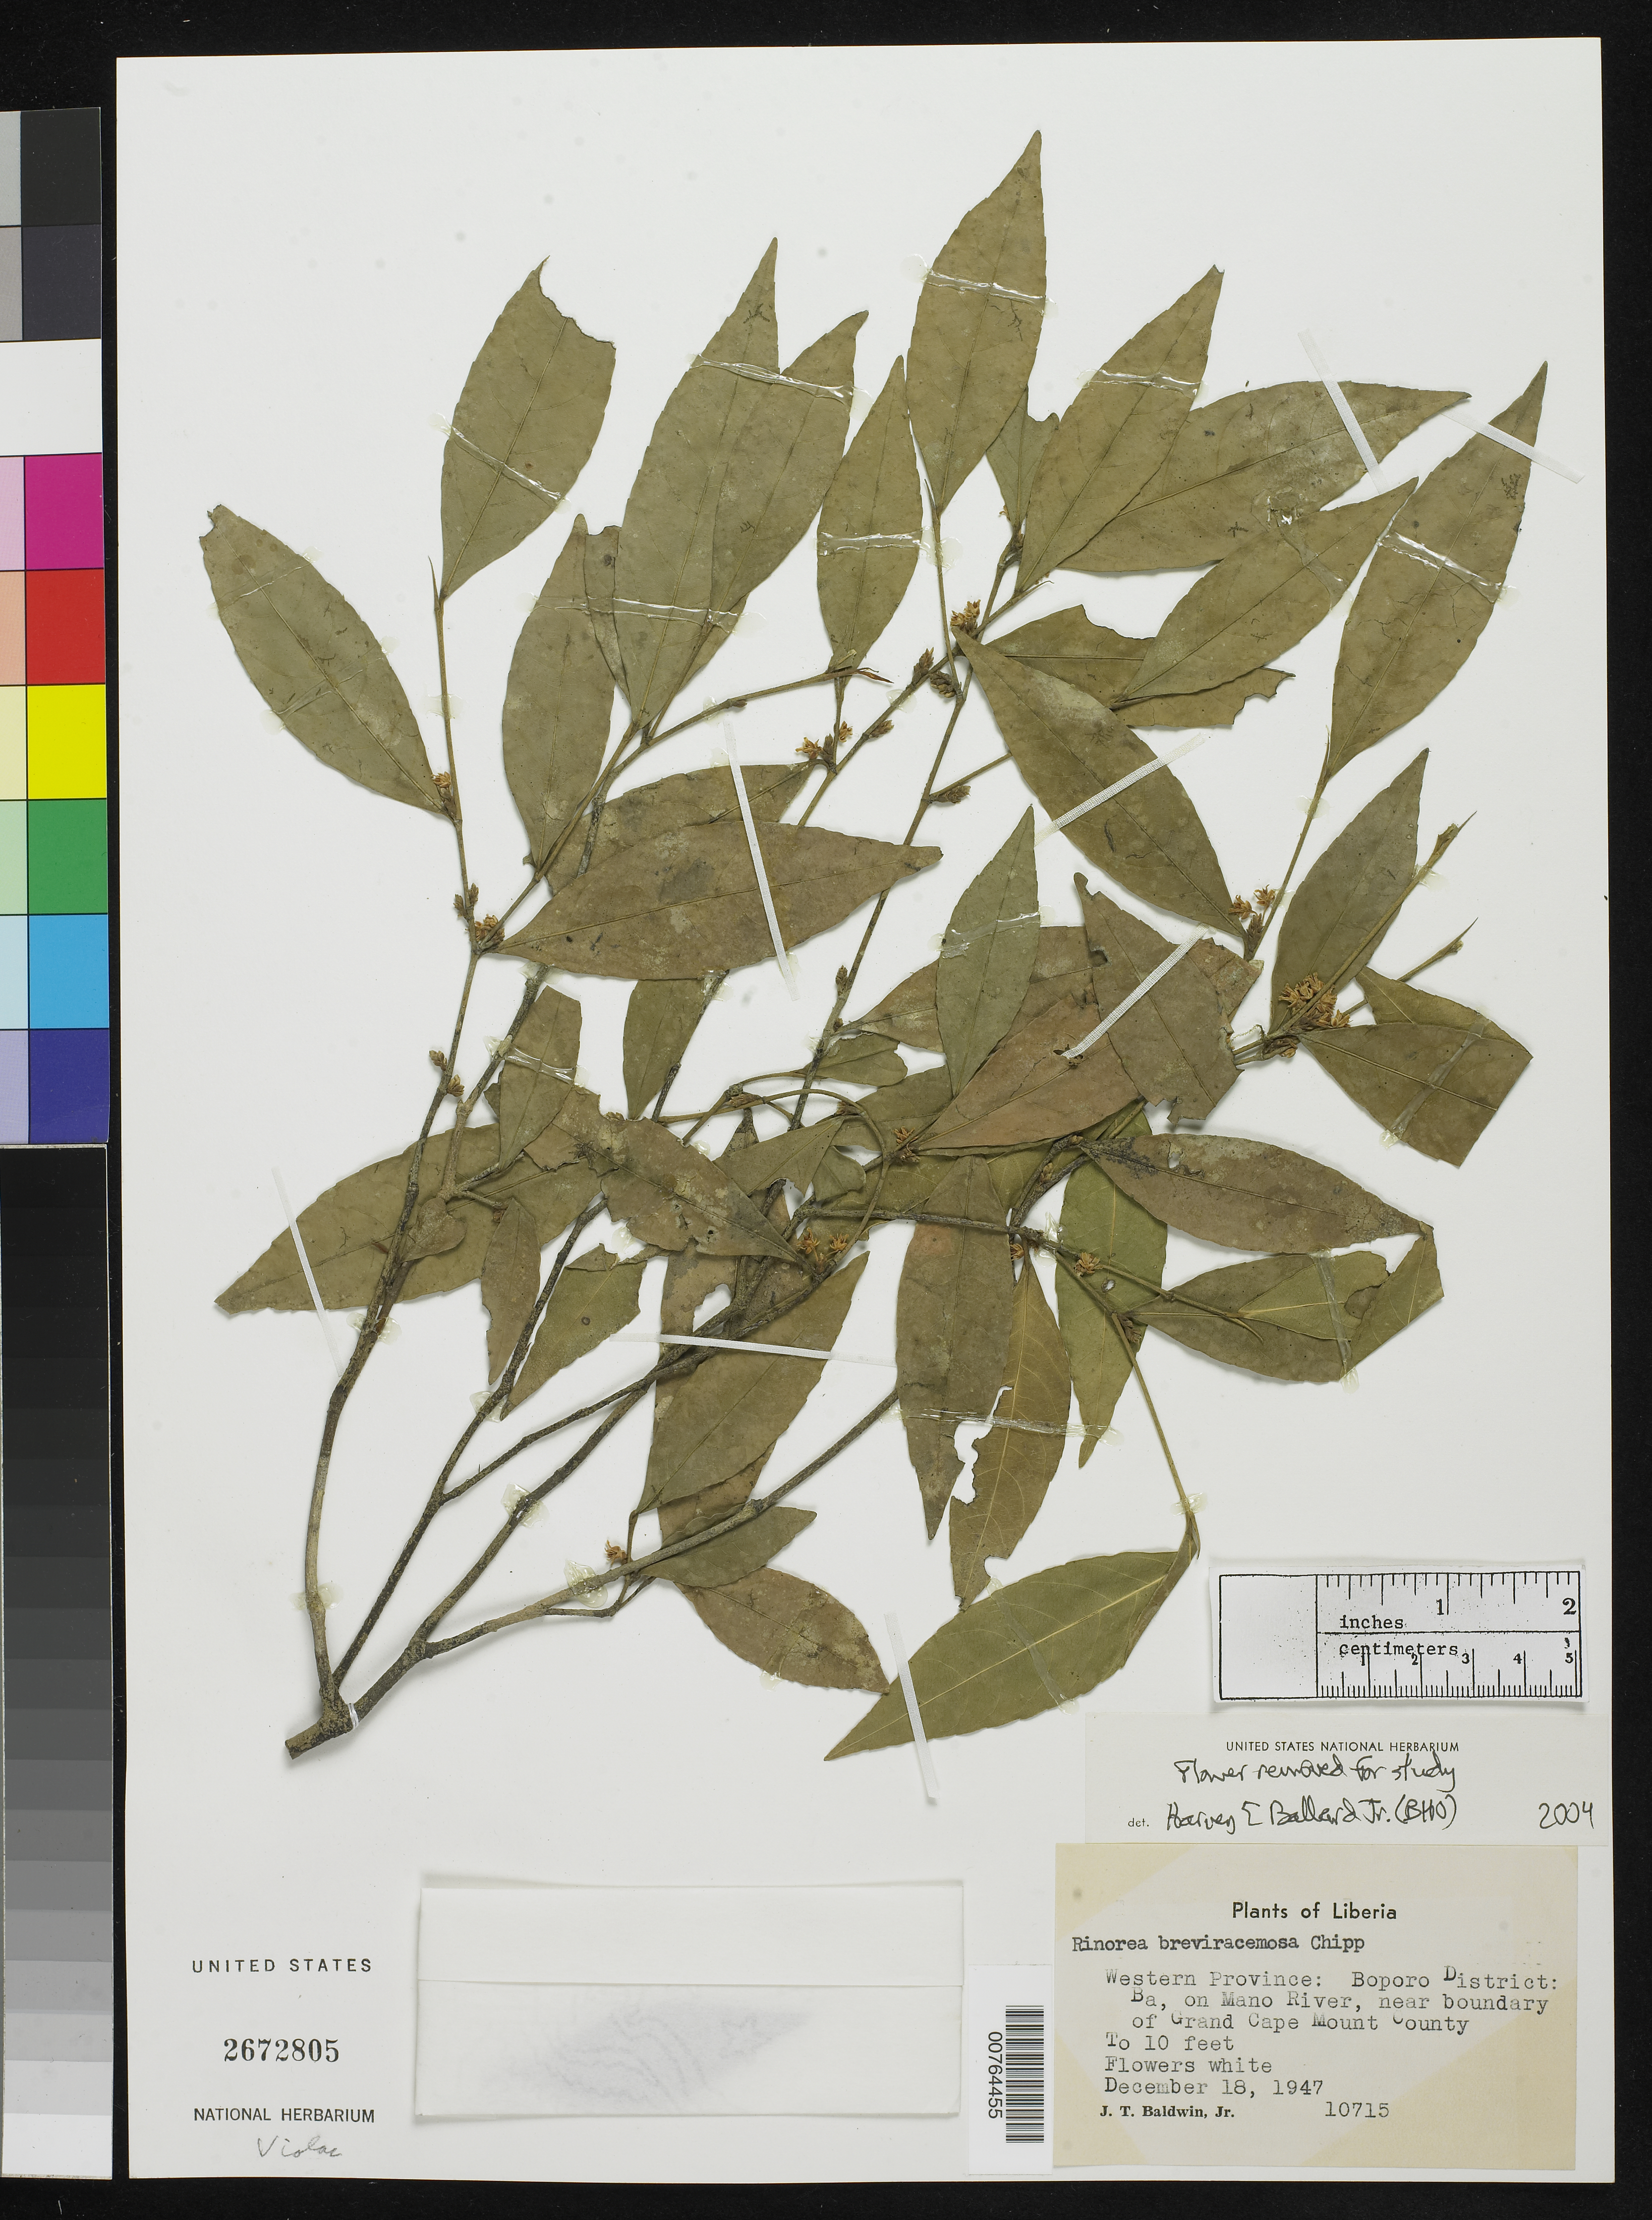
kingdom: Plantae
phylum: Tracheophyta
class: Magnoliopsida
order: Malpighiales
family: Violaceae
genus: Rinorea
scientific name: Rinorea breviracemosa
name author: Chipp.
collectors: J. T. Baldwin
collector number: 10715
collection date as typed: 18 Dec 1947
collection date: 1947-12-18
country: Liberia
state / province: Gbarpolu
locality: Western Province: Boporo District, Ba, on Mano River, near boundary of Grand Cape Mount County.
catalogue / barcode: US 2672805